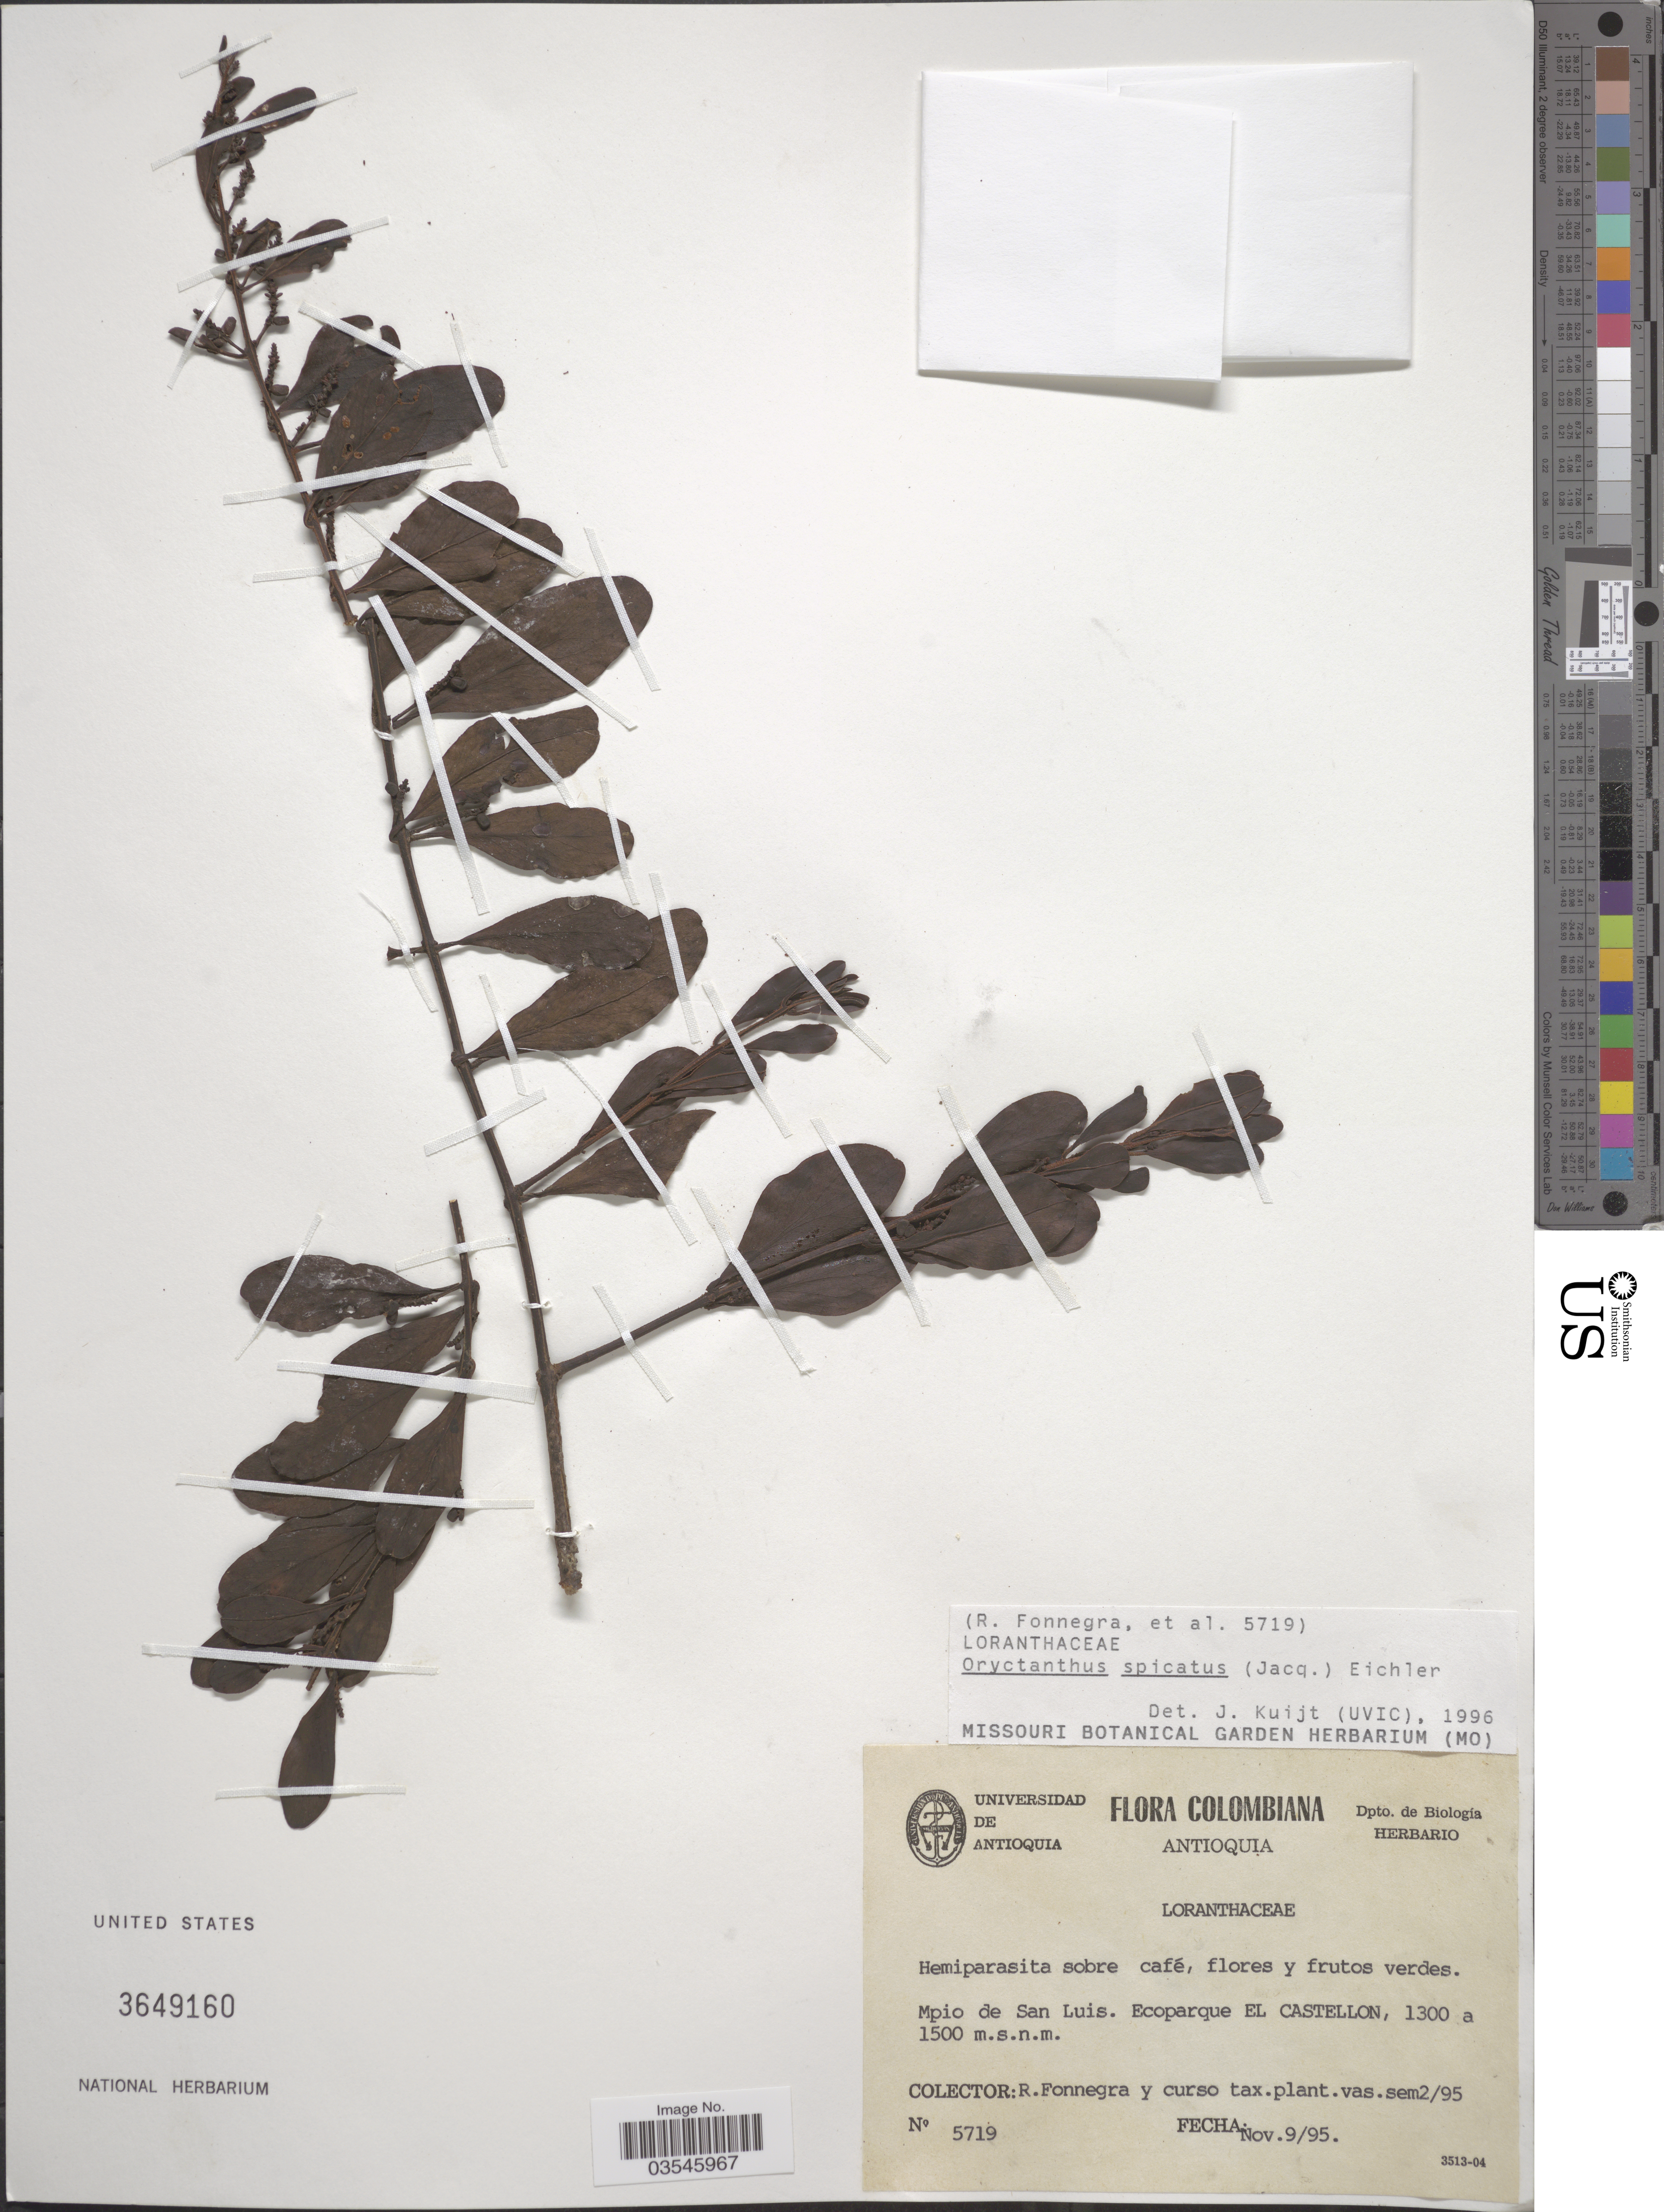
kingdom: Plantae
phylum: Tracheophyta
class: Magnoliopsida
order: Santalales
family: Loranthaceae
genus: Oryctanthus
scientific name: Oryctanthus spicatus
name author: (Jacq.) Eichler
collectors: R. Fonnegra & Curso tax. plant. vas. sem. 2/95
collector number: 5719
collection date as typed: Transcribed d/m/y: 9/11/95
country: Colombia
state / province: Antioquia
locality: Mpio de San Luis. Ecoparque El Castellon.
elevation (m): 1300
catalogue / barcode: US 3649160